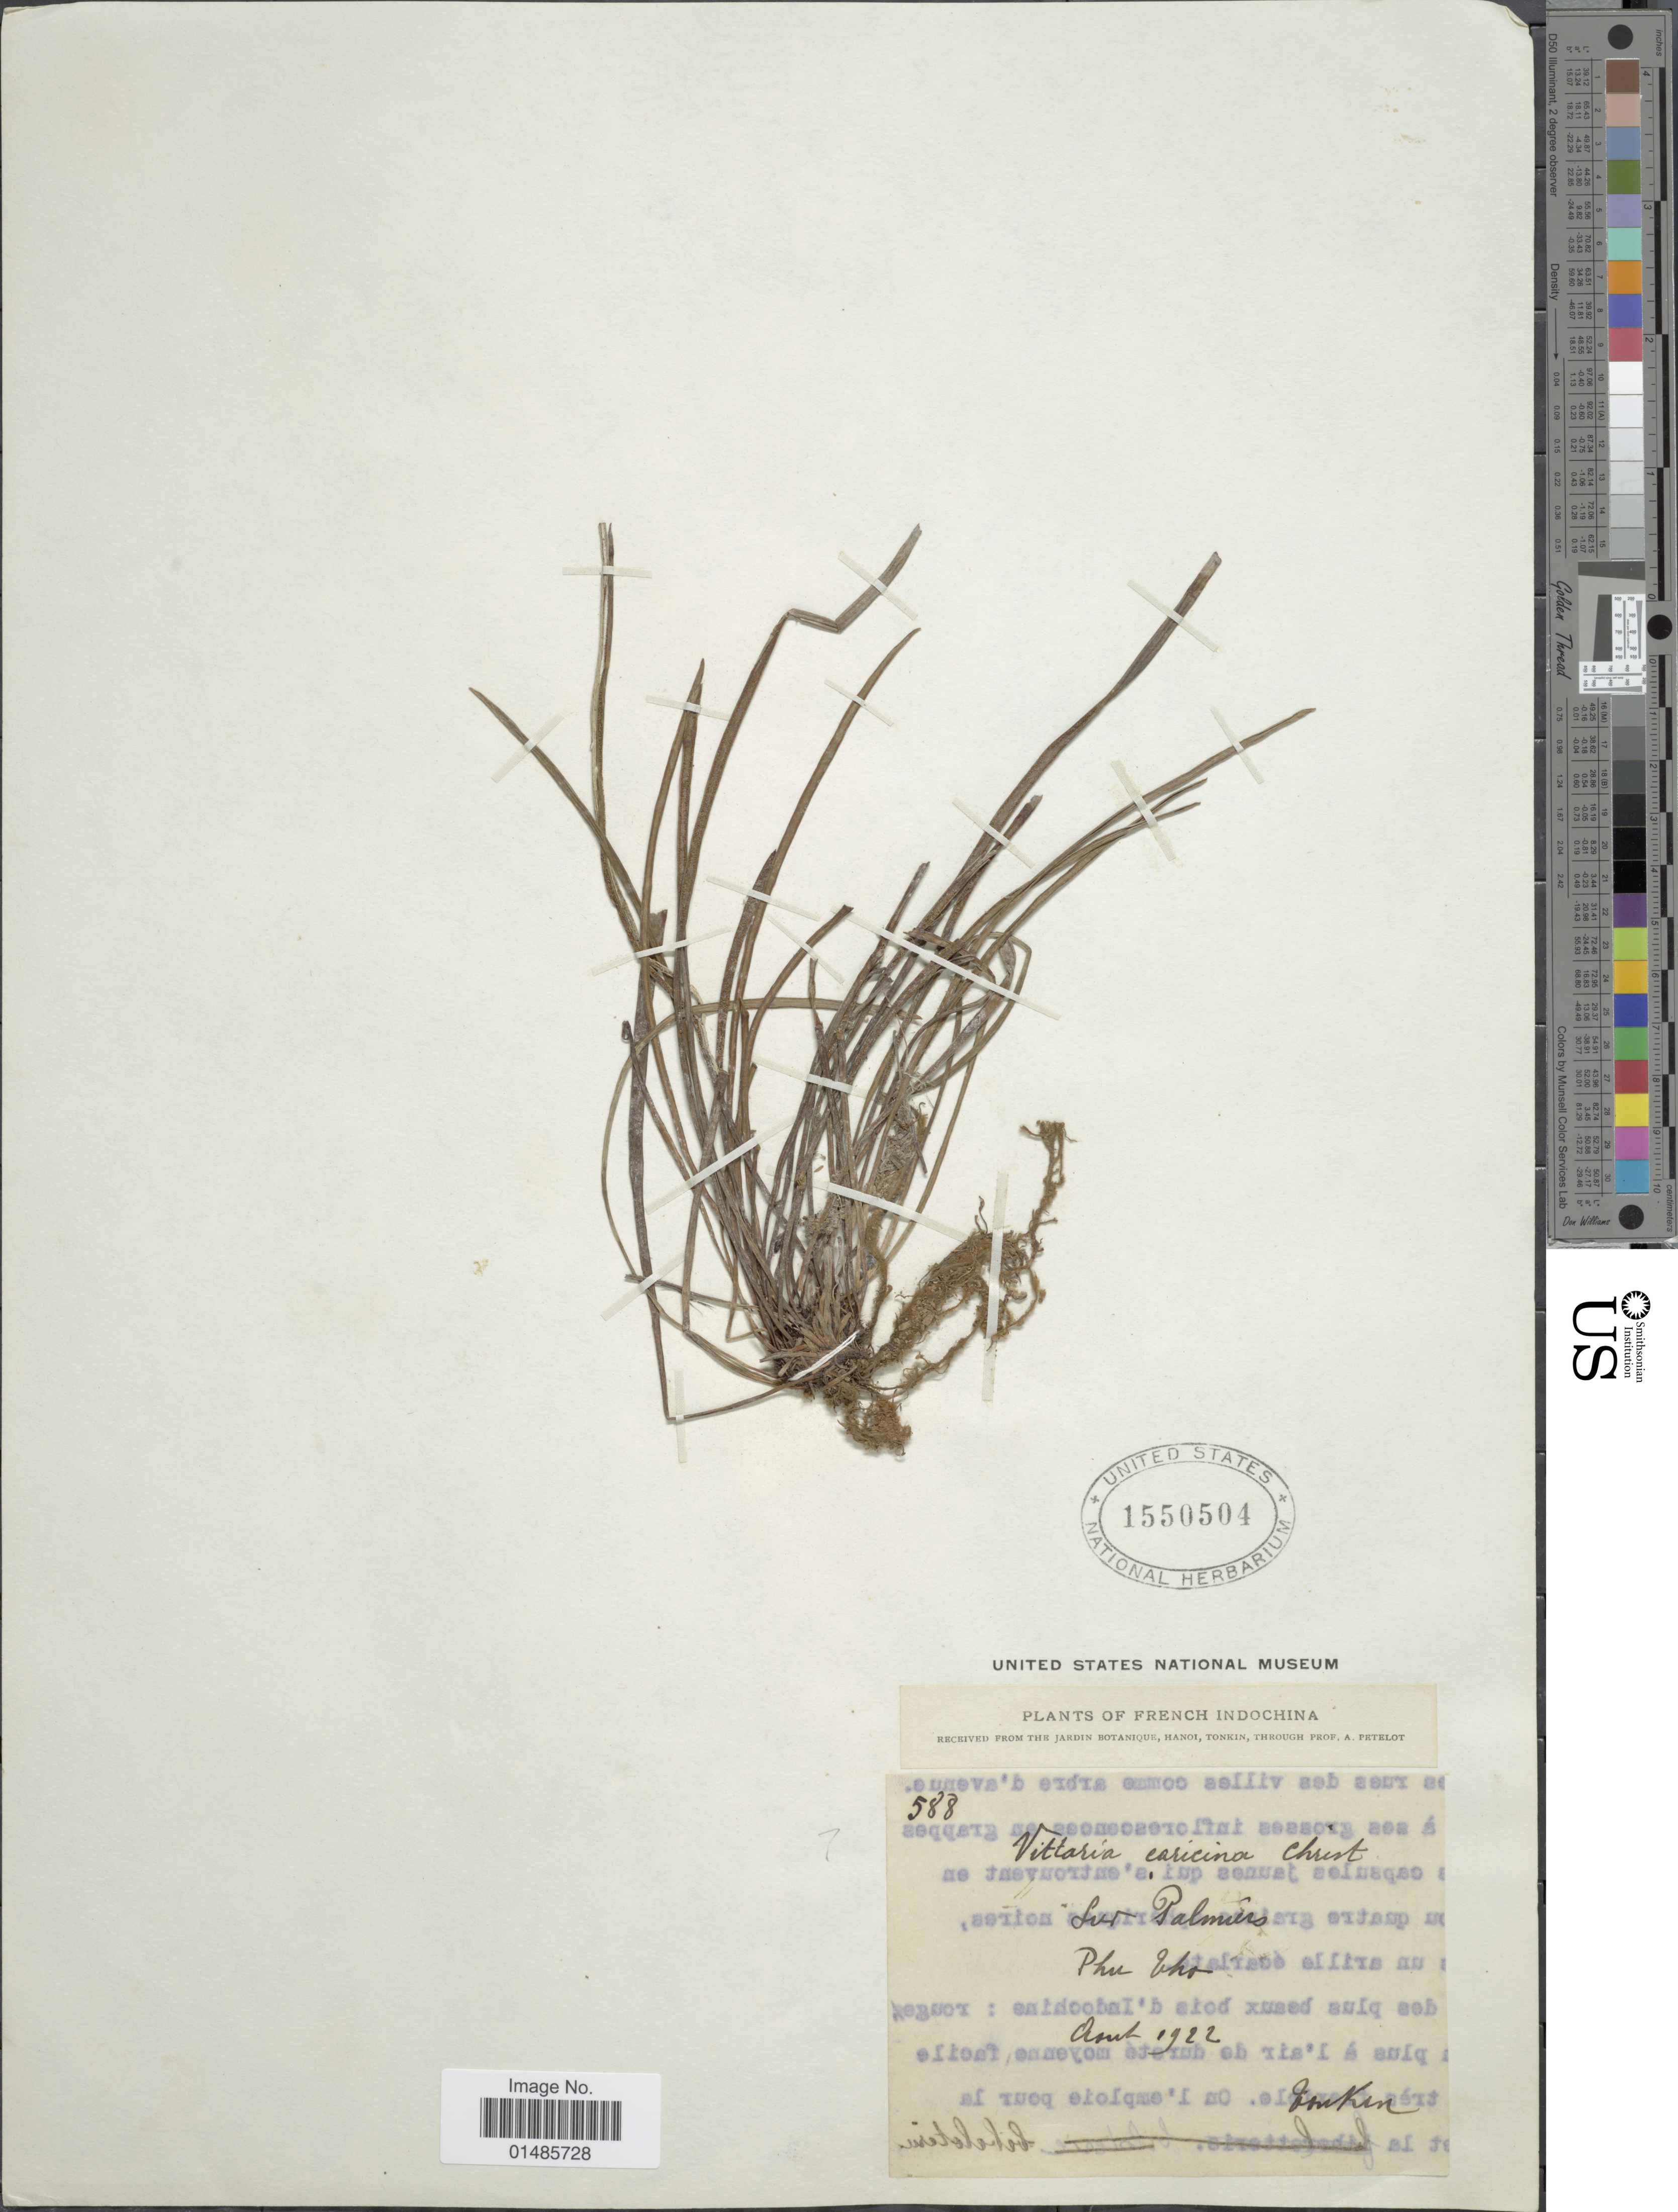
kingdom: Plantae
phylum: Tracheophyta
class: Polypodiopsida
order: Polypodiales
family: Pteridaceae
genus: Haplopteris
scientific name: Haplopteris flexuosa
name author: (Fée) E.H. Crane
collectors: A. Petelot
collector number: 588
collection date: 1922-08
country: Vietnam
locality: Tonkin. Sur Palmiers, Phu Cho. [interpreted]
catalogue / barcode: US 1550504